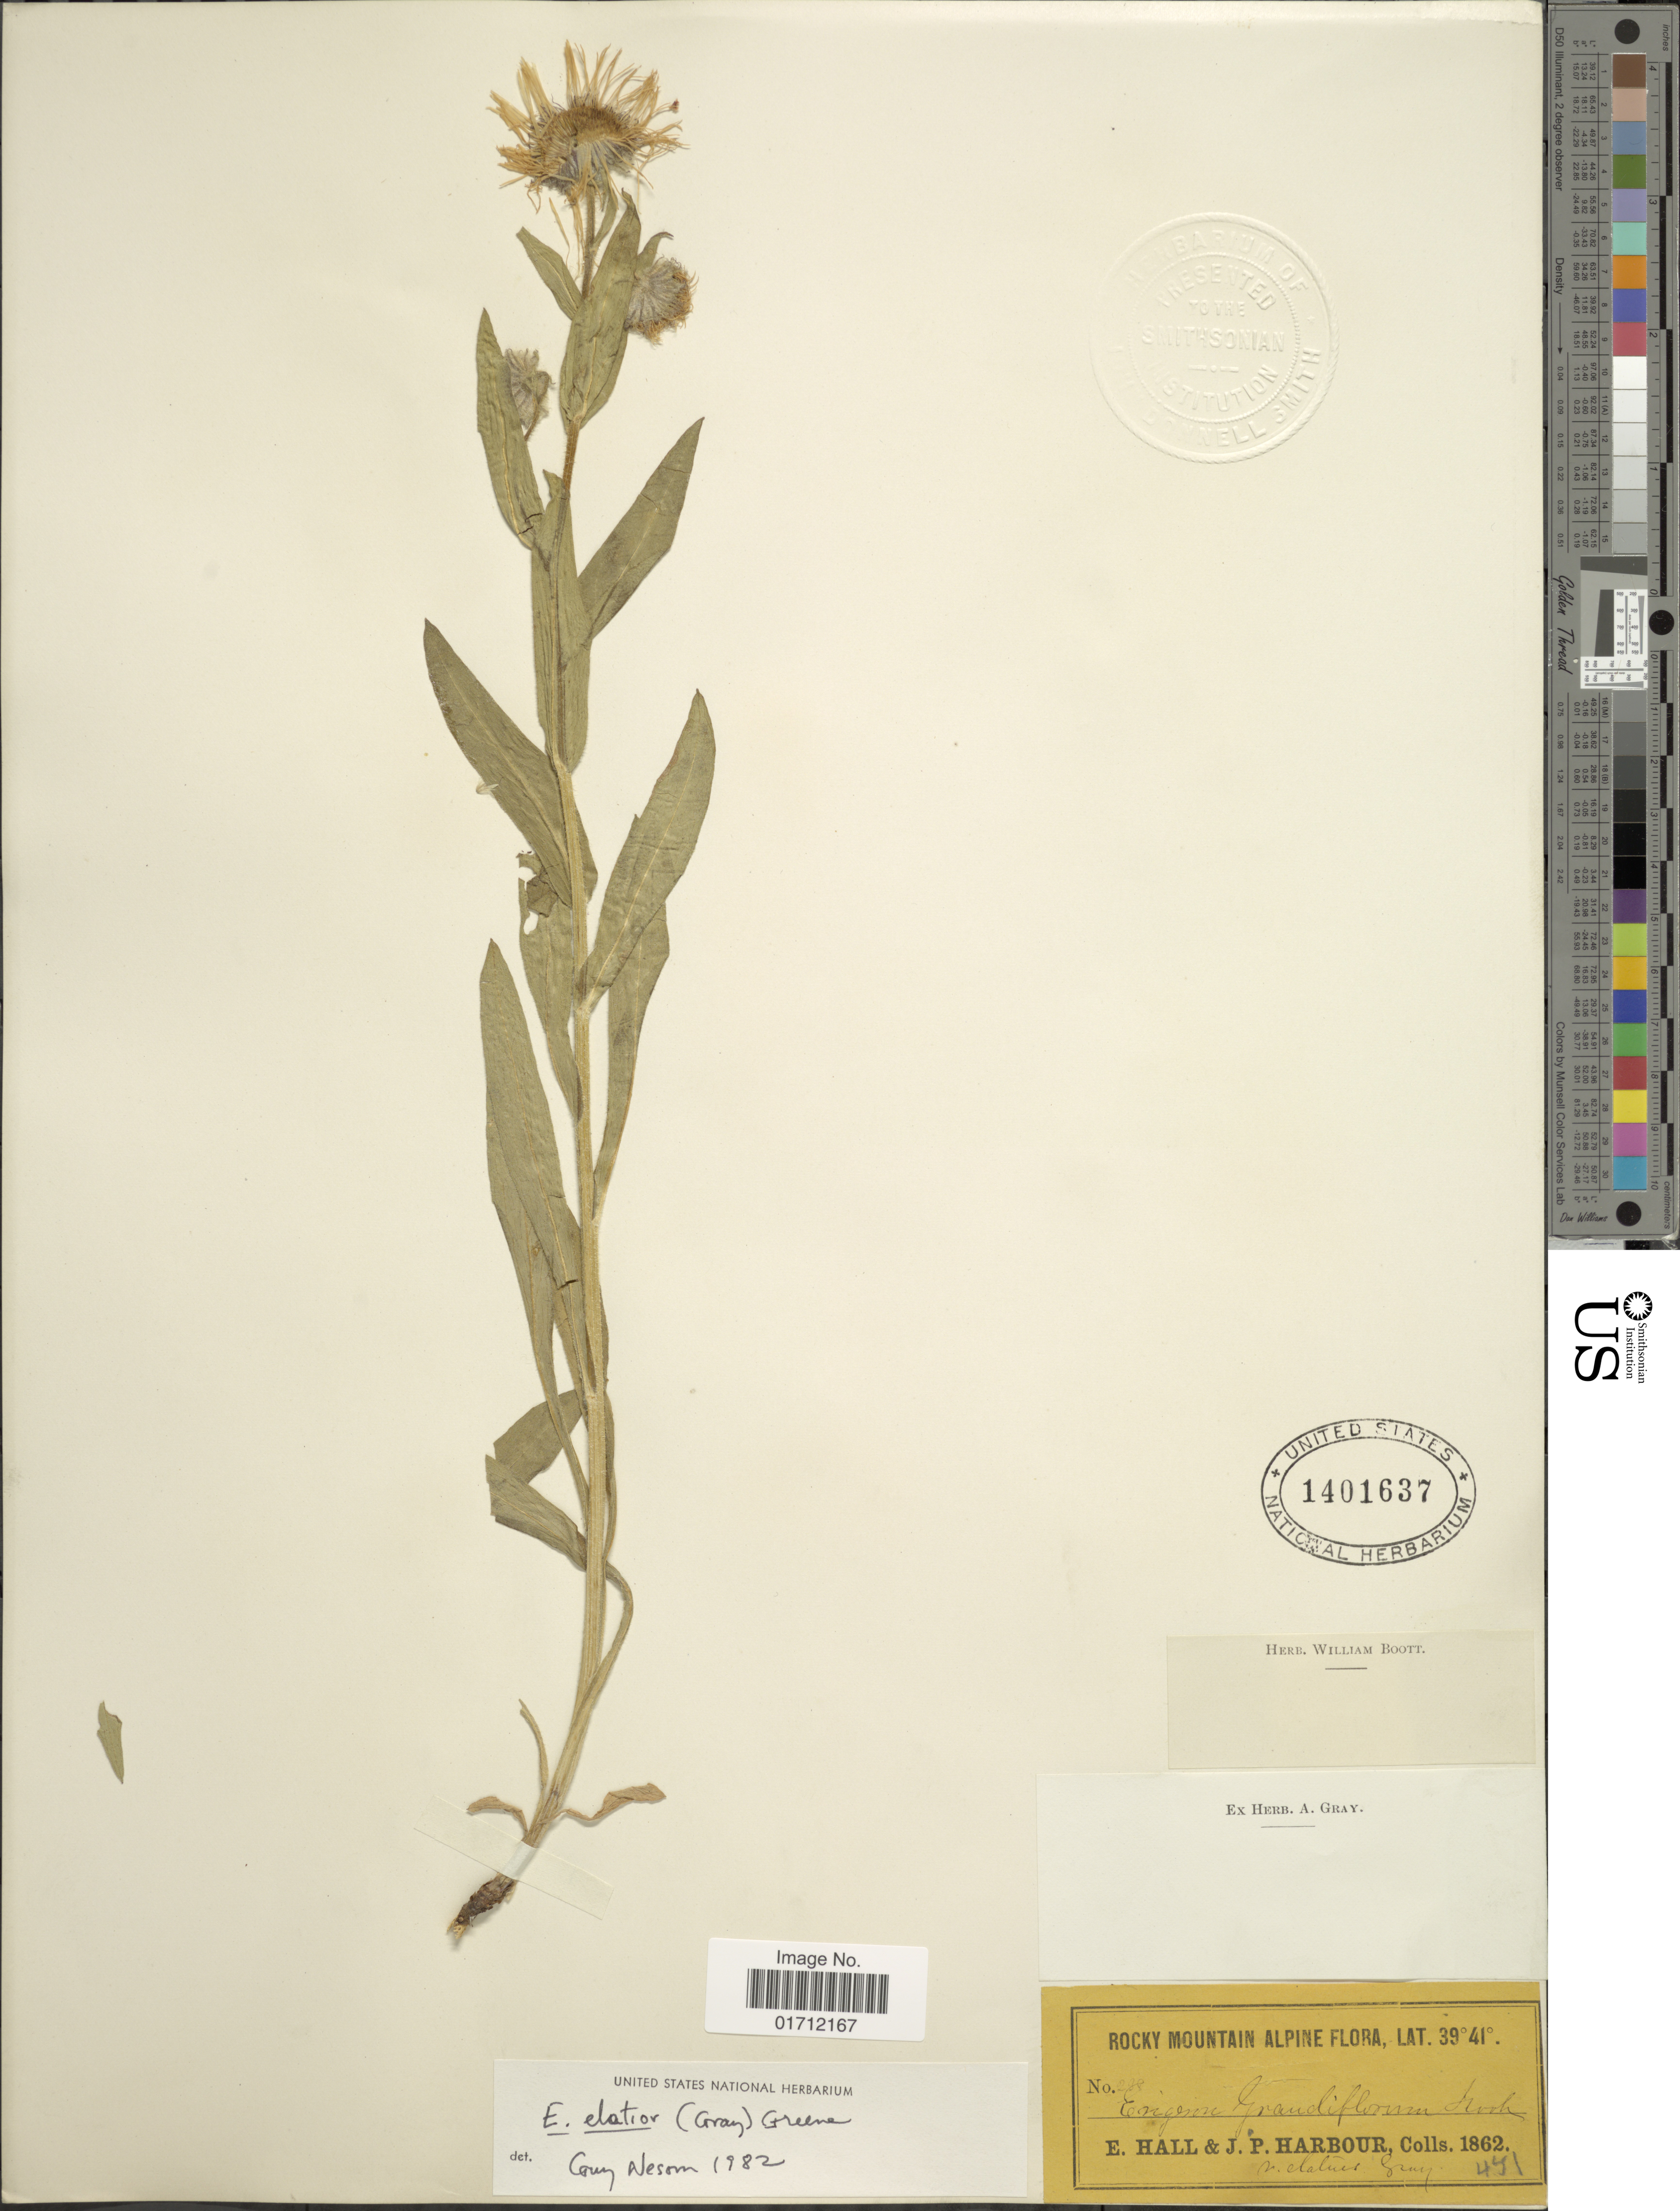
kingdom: Plantae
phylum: Tracheophyta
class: Magnoliopsida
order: Asterales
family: Asteraceae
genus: Erigeron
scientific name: Erigeron elatior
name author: (A. Gray) Greene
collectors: E. Hall & J. Harbour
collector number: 232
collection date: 1862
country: United States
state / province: Colorado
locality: Rocky Mtns. Alpine.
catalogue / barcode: US 1401637